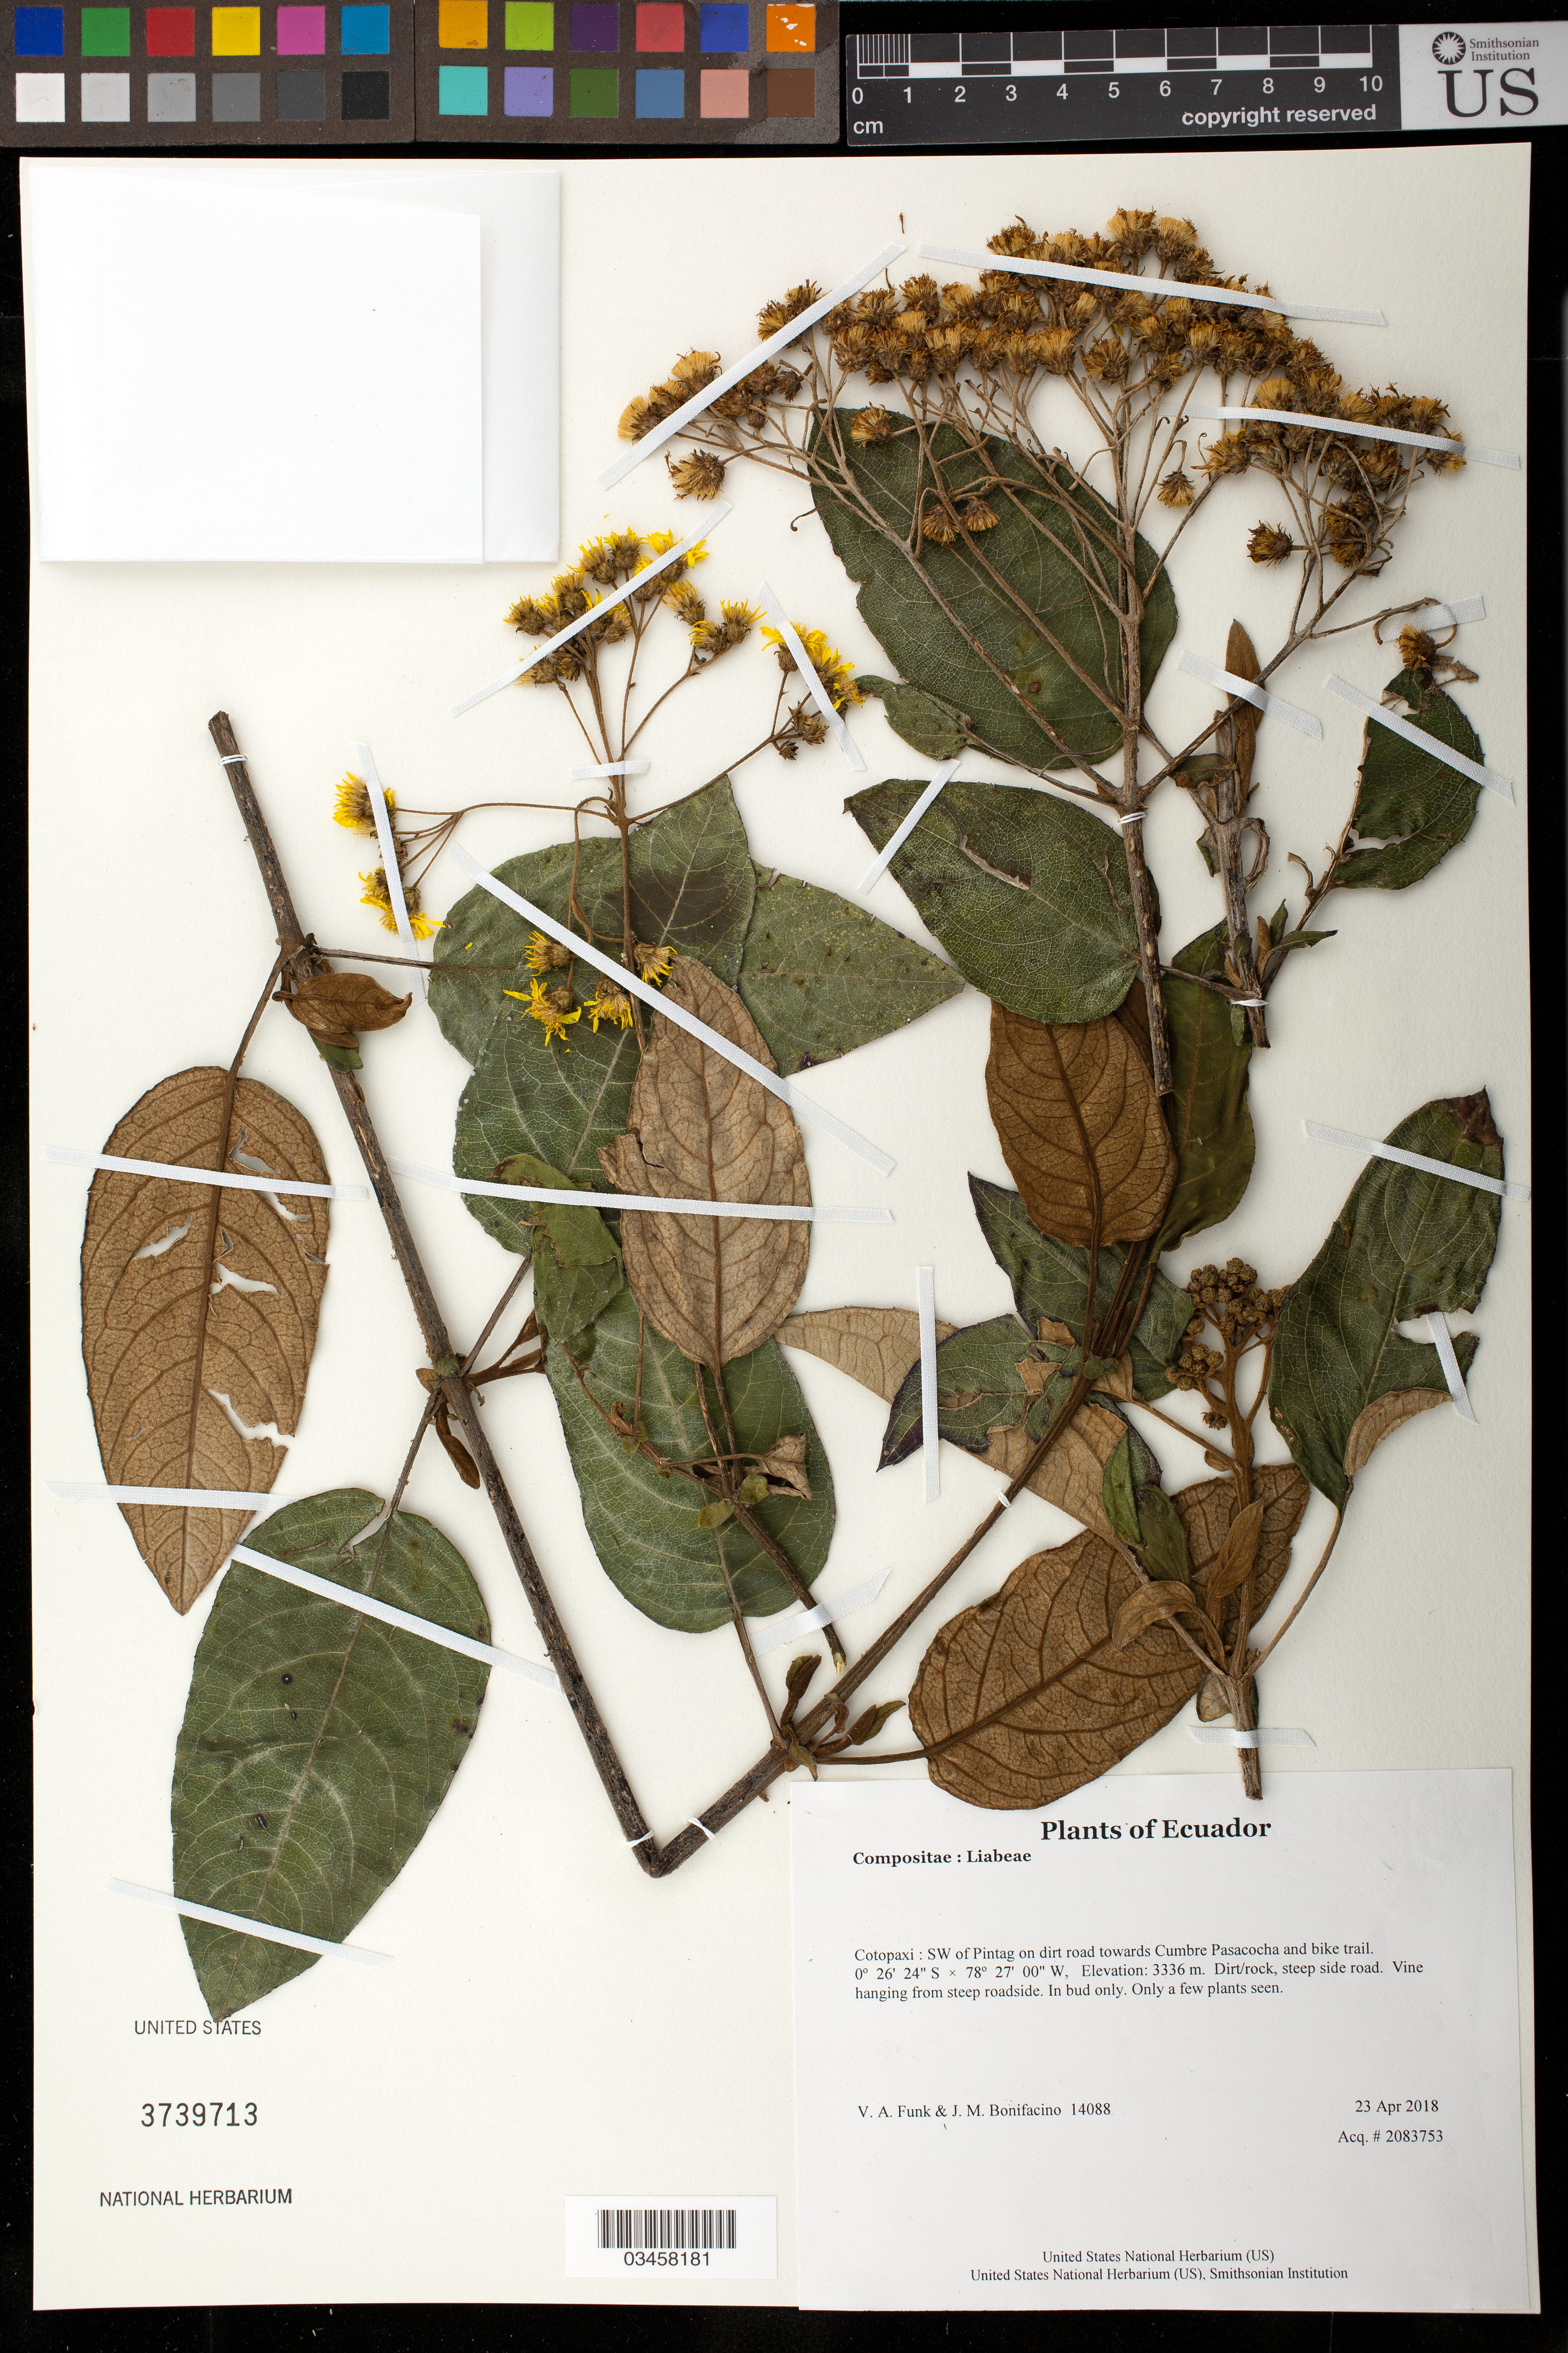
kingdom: Plantae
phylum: Tracheophyta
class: Magnoliopsida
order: Asterales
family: Asteraceae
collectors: V. Funk & M. Bonifacino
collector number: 14088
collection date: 2018-04-23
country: Ecuador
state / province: Cotopaxi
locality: SW of Pintag on dirt road towards Cumbre Pasacocha and bike trail.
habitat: Dirt/rock, steep side road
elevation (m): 3336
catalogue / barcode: US 3739713